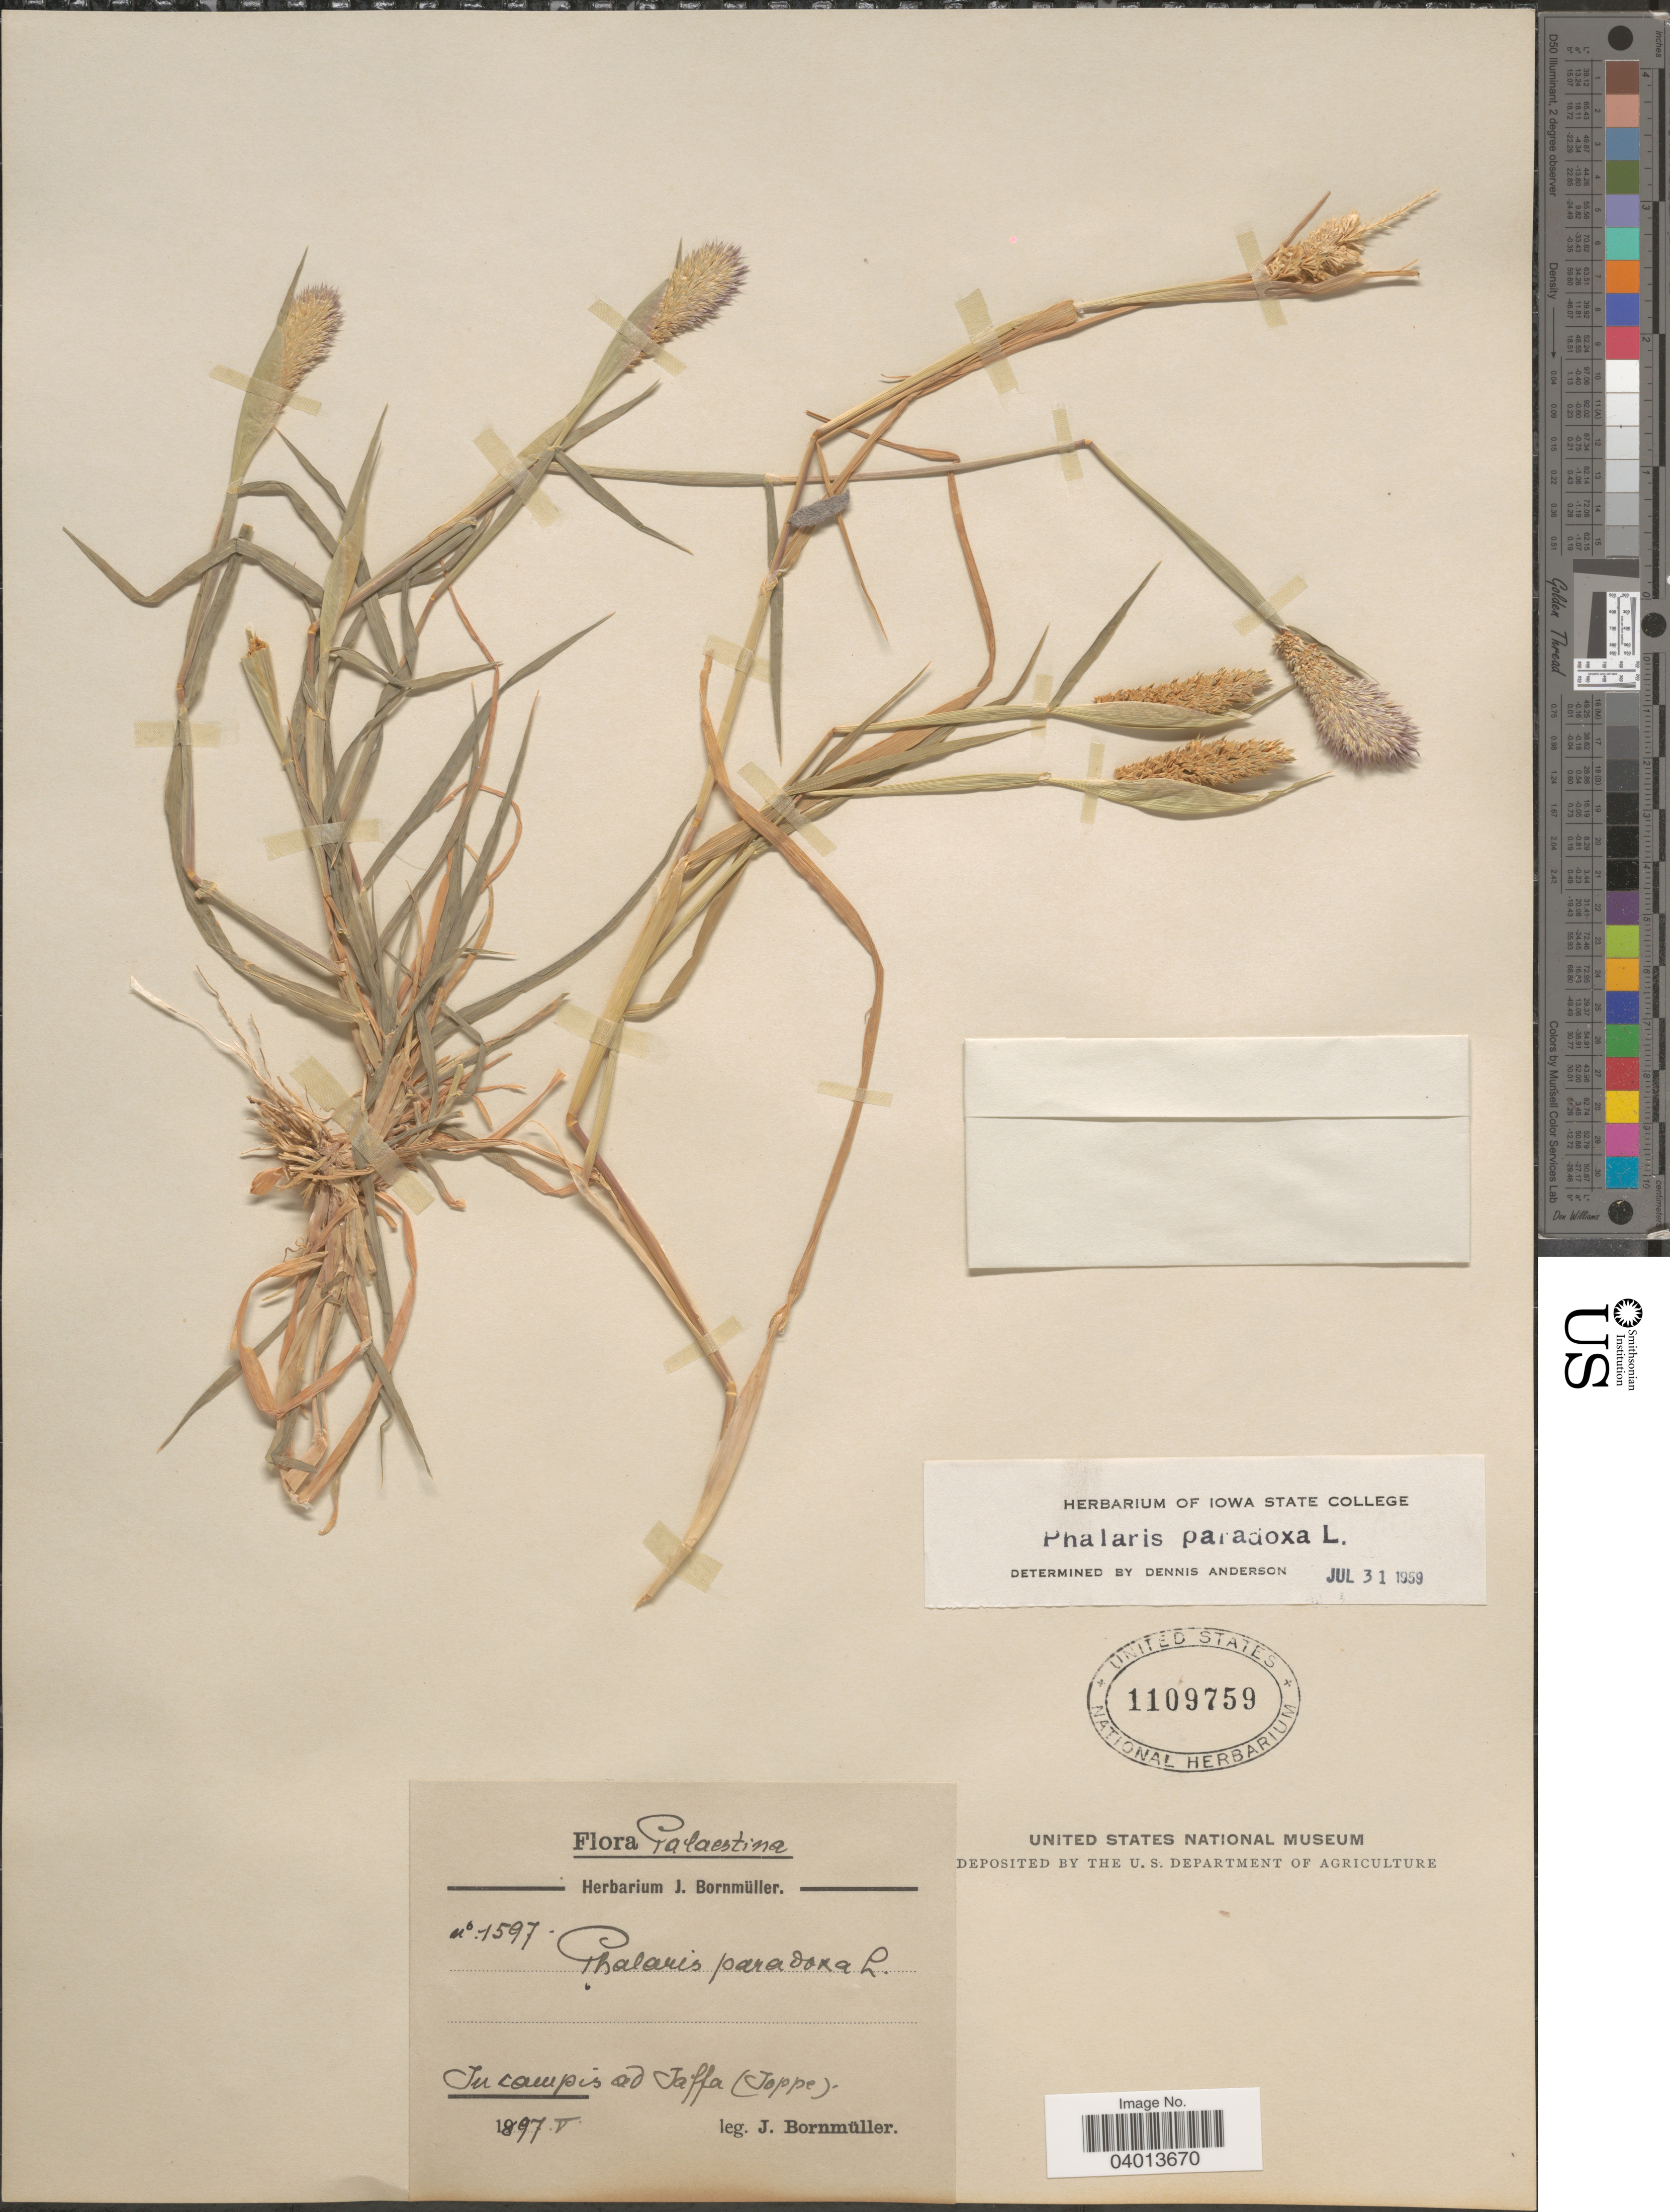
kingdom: Plantae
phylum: Tracheophyta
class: Liliopsida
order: Poales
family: Poaceae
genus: Phalaris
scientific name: Phalaris paradoxa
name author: L.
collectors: J. Bornmüller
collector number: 1597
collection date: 1897-05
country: Israel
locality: Palaestina. In campis ad Jaffa (Joppe).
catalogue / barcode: US 1109759